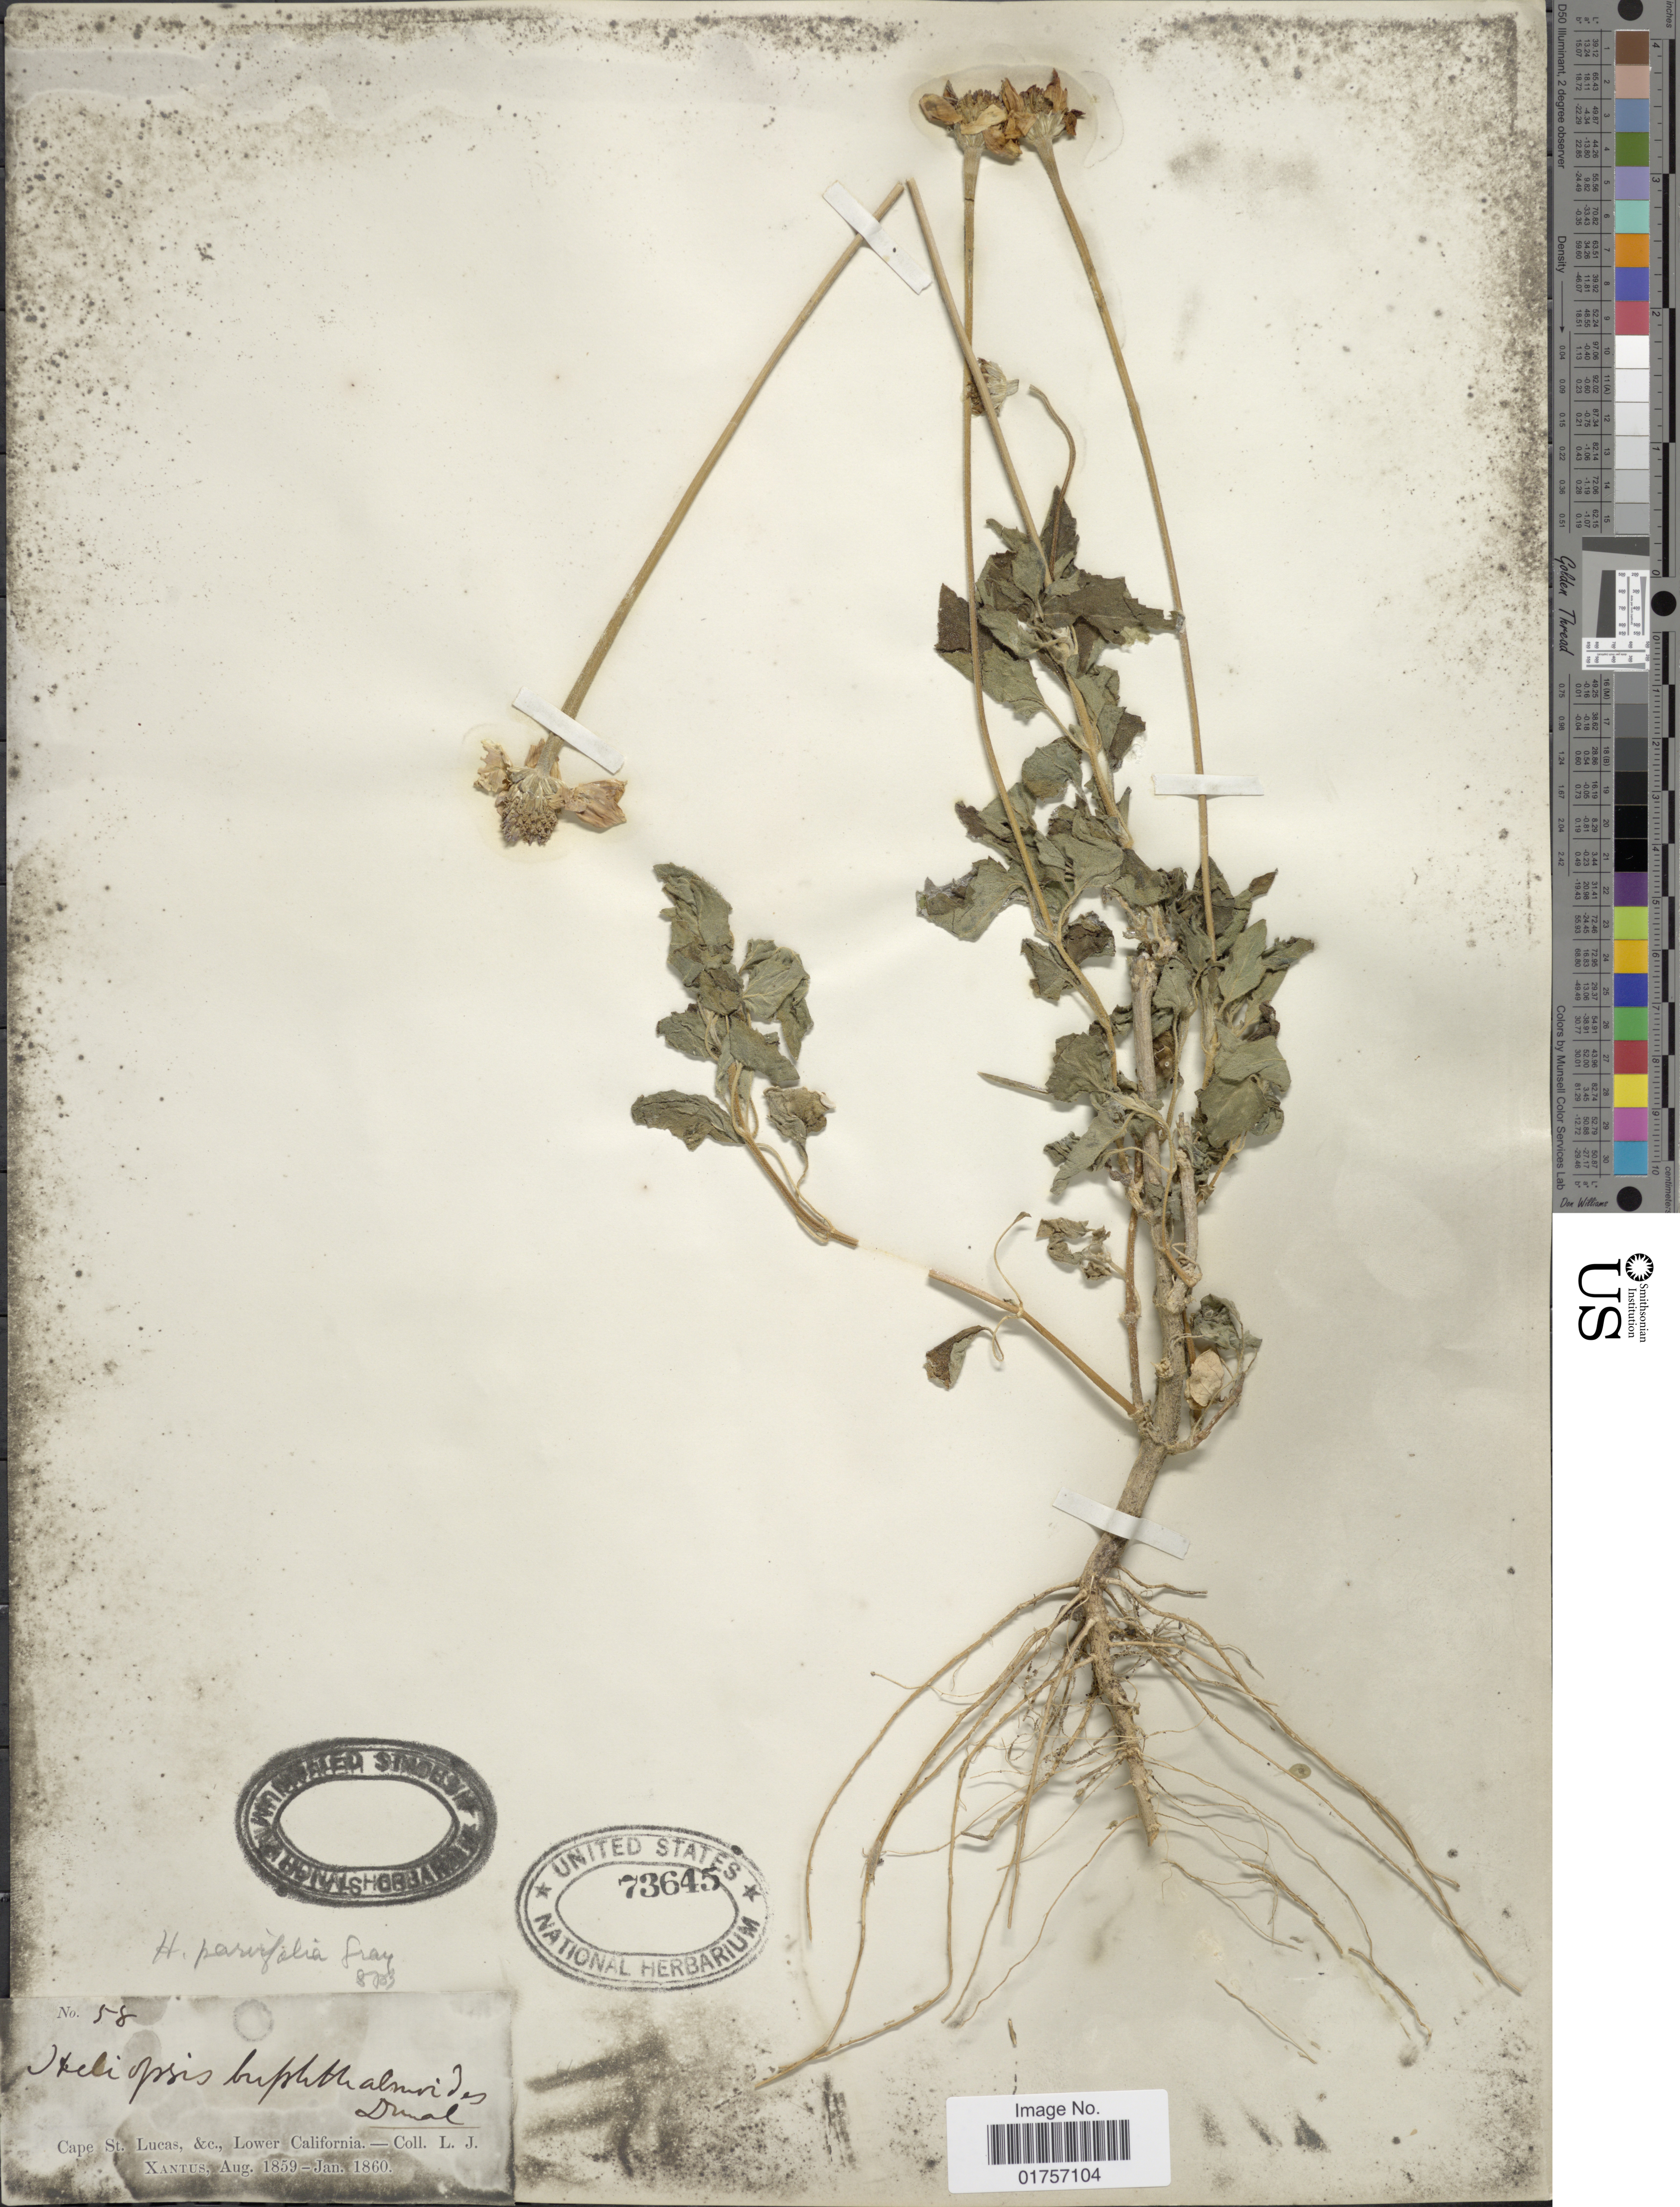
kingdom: Plantae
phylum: Tracheophyta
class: Magnoliopsida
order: Asterales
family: Asteraceae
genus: Heliopsis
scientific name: Heliopsis parvifolia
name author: A. Gray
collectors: L. J. Xantus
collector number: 58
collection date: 1859-08/1860-01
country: Mexico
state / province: Baja California Sur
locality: Cape St. Lucas &c., Lower California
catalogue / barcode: US 73645